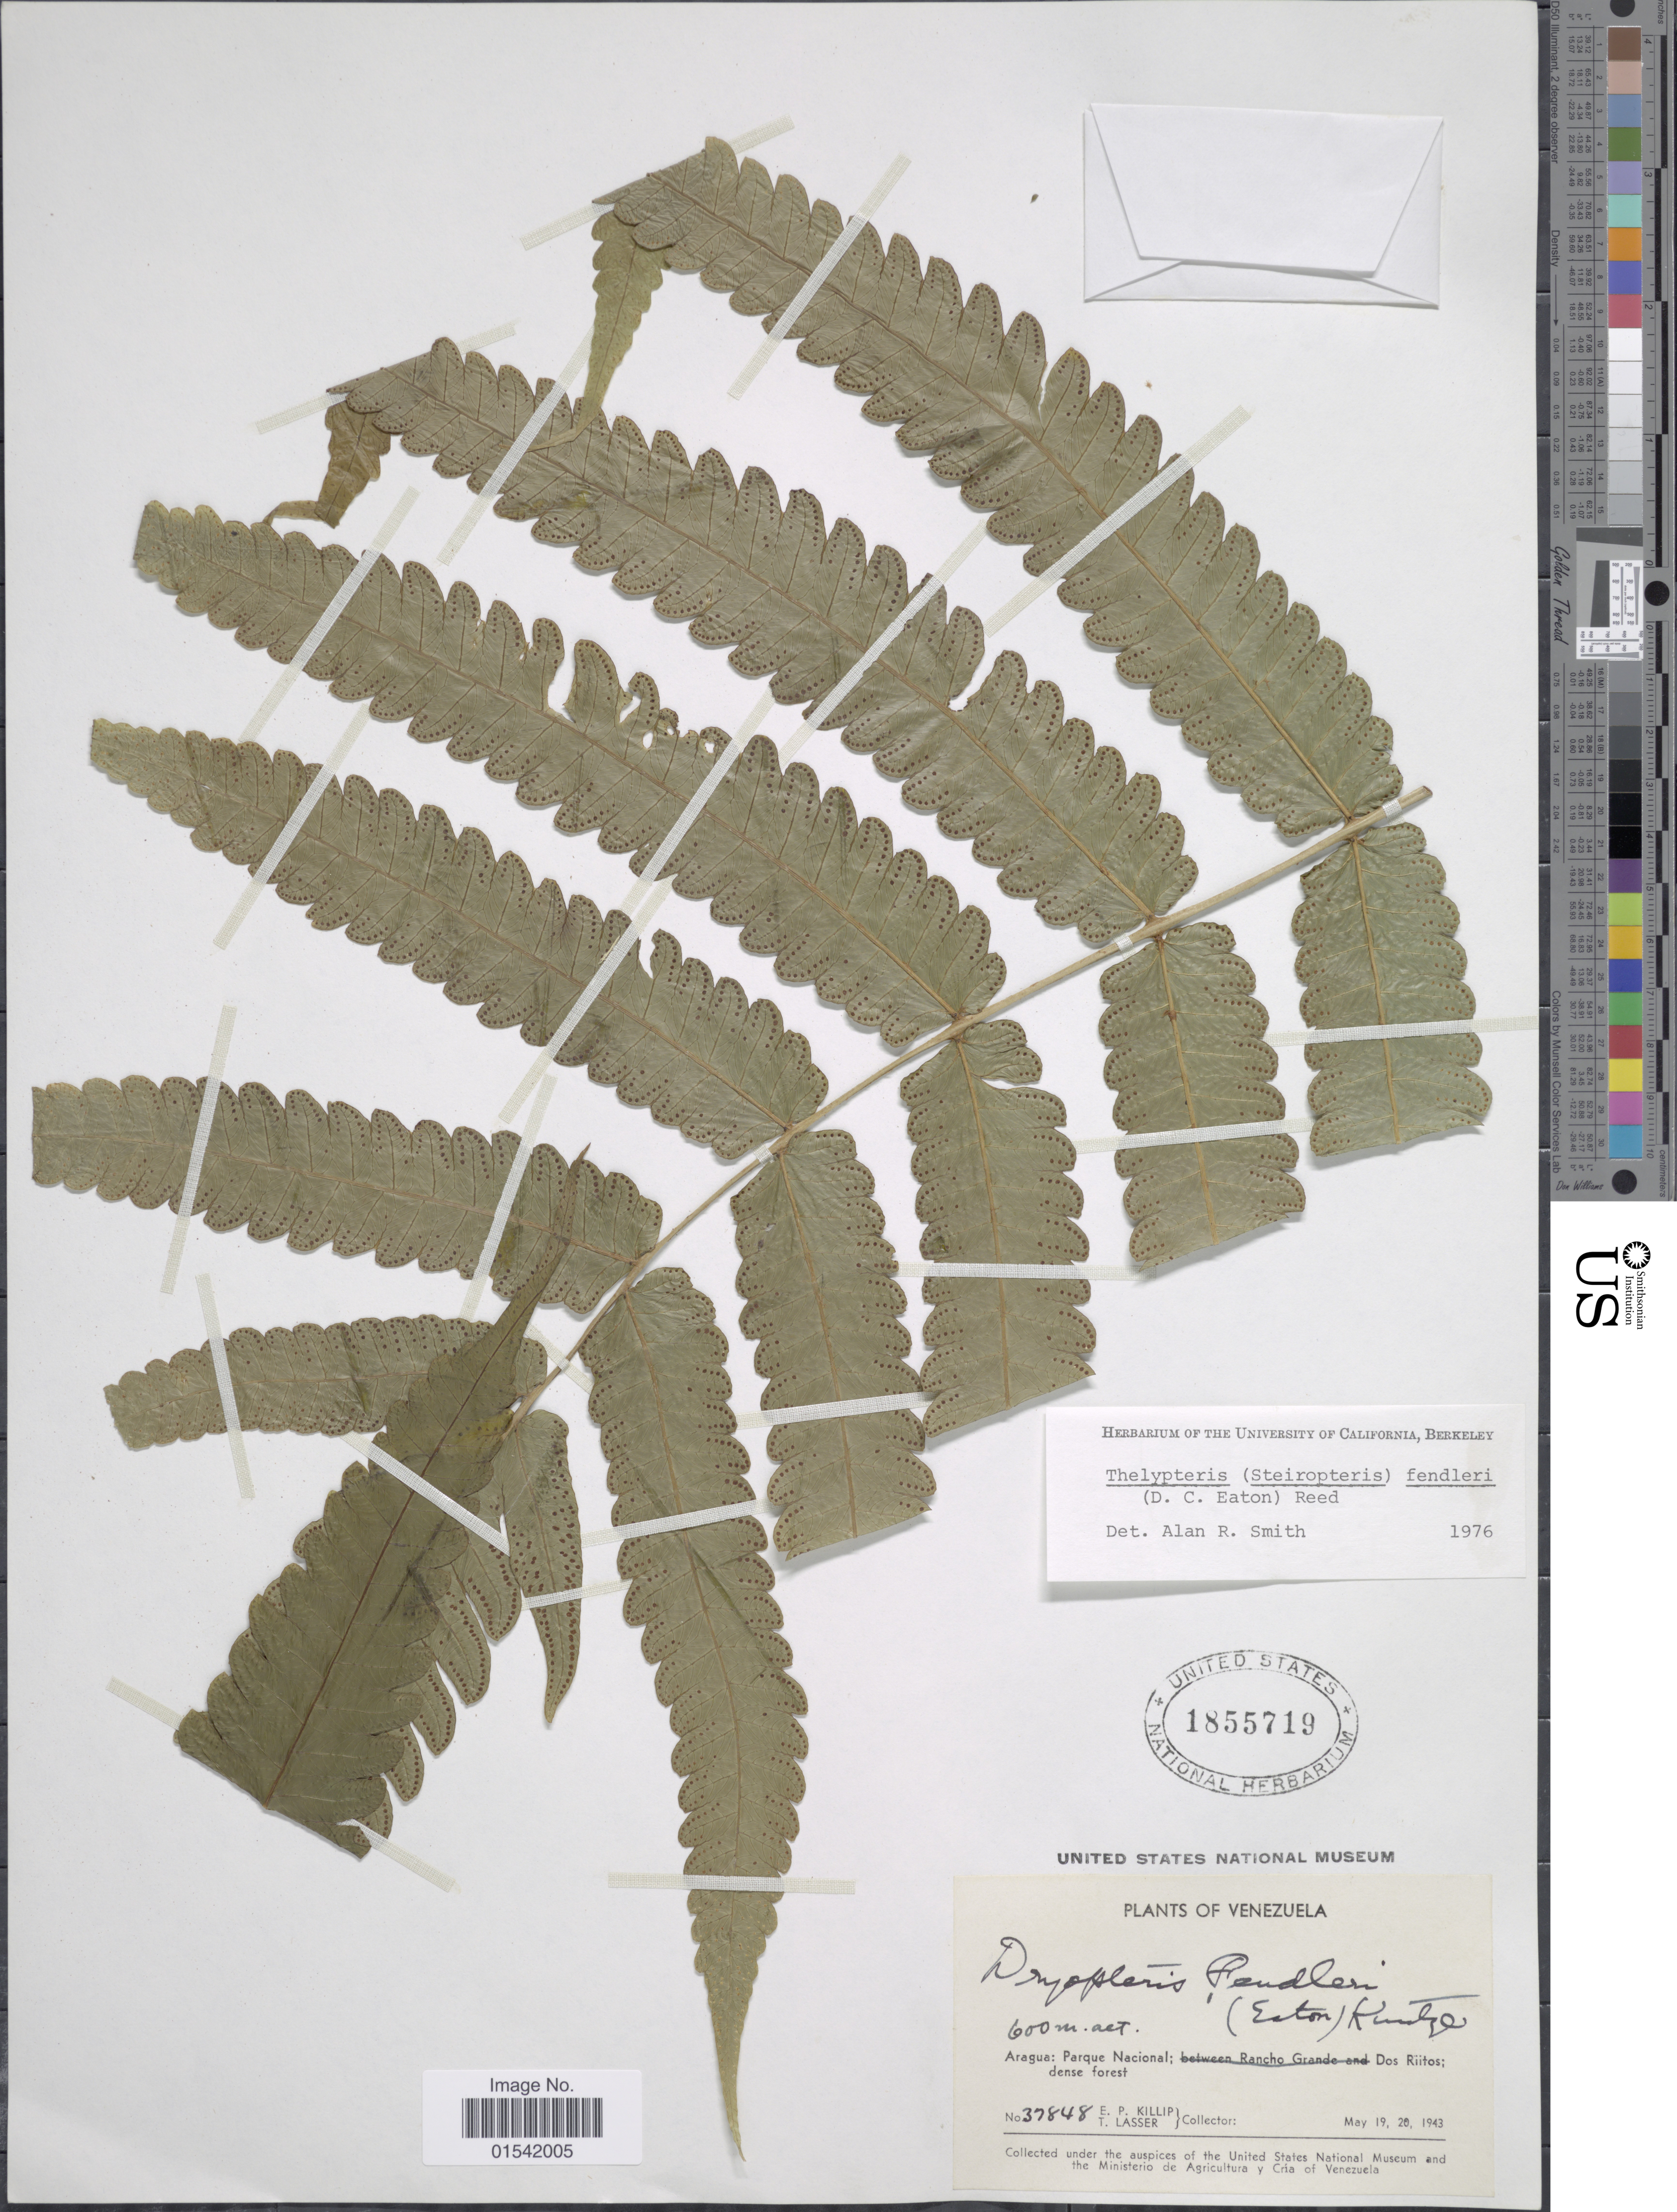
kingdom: Plantae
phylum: Tracheophyta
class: Polypodiopsida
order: Polypodiales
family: Thelypteridaceae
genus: Steiropteris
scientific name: Steiropteris fendleri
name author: (D.C. Eaton) Pic. Serm.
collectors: E. P. Killip & T. Lasser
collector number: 37848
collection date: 1943-05-19/1943-05-20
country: Venezuela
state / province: Aragua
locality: Parque Nacional; Dos Riitos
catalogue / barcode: US 1855719